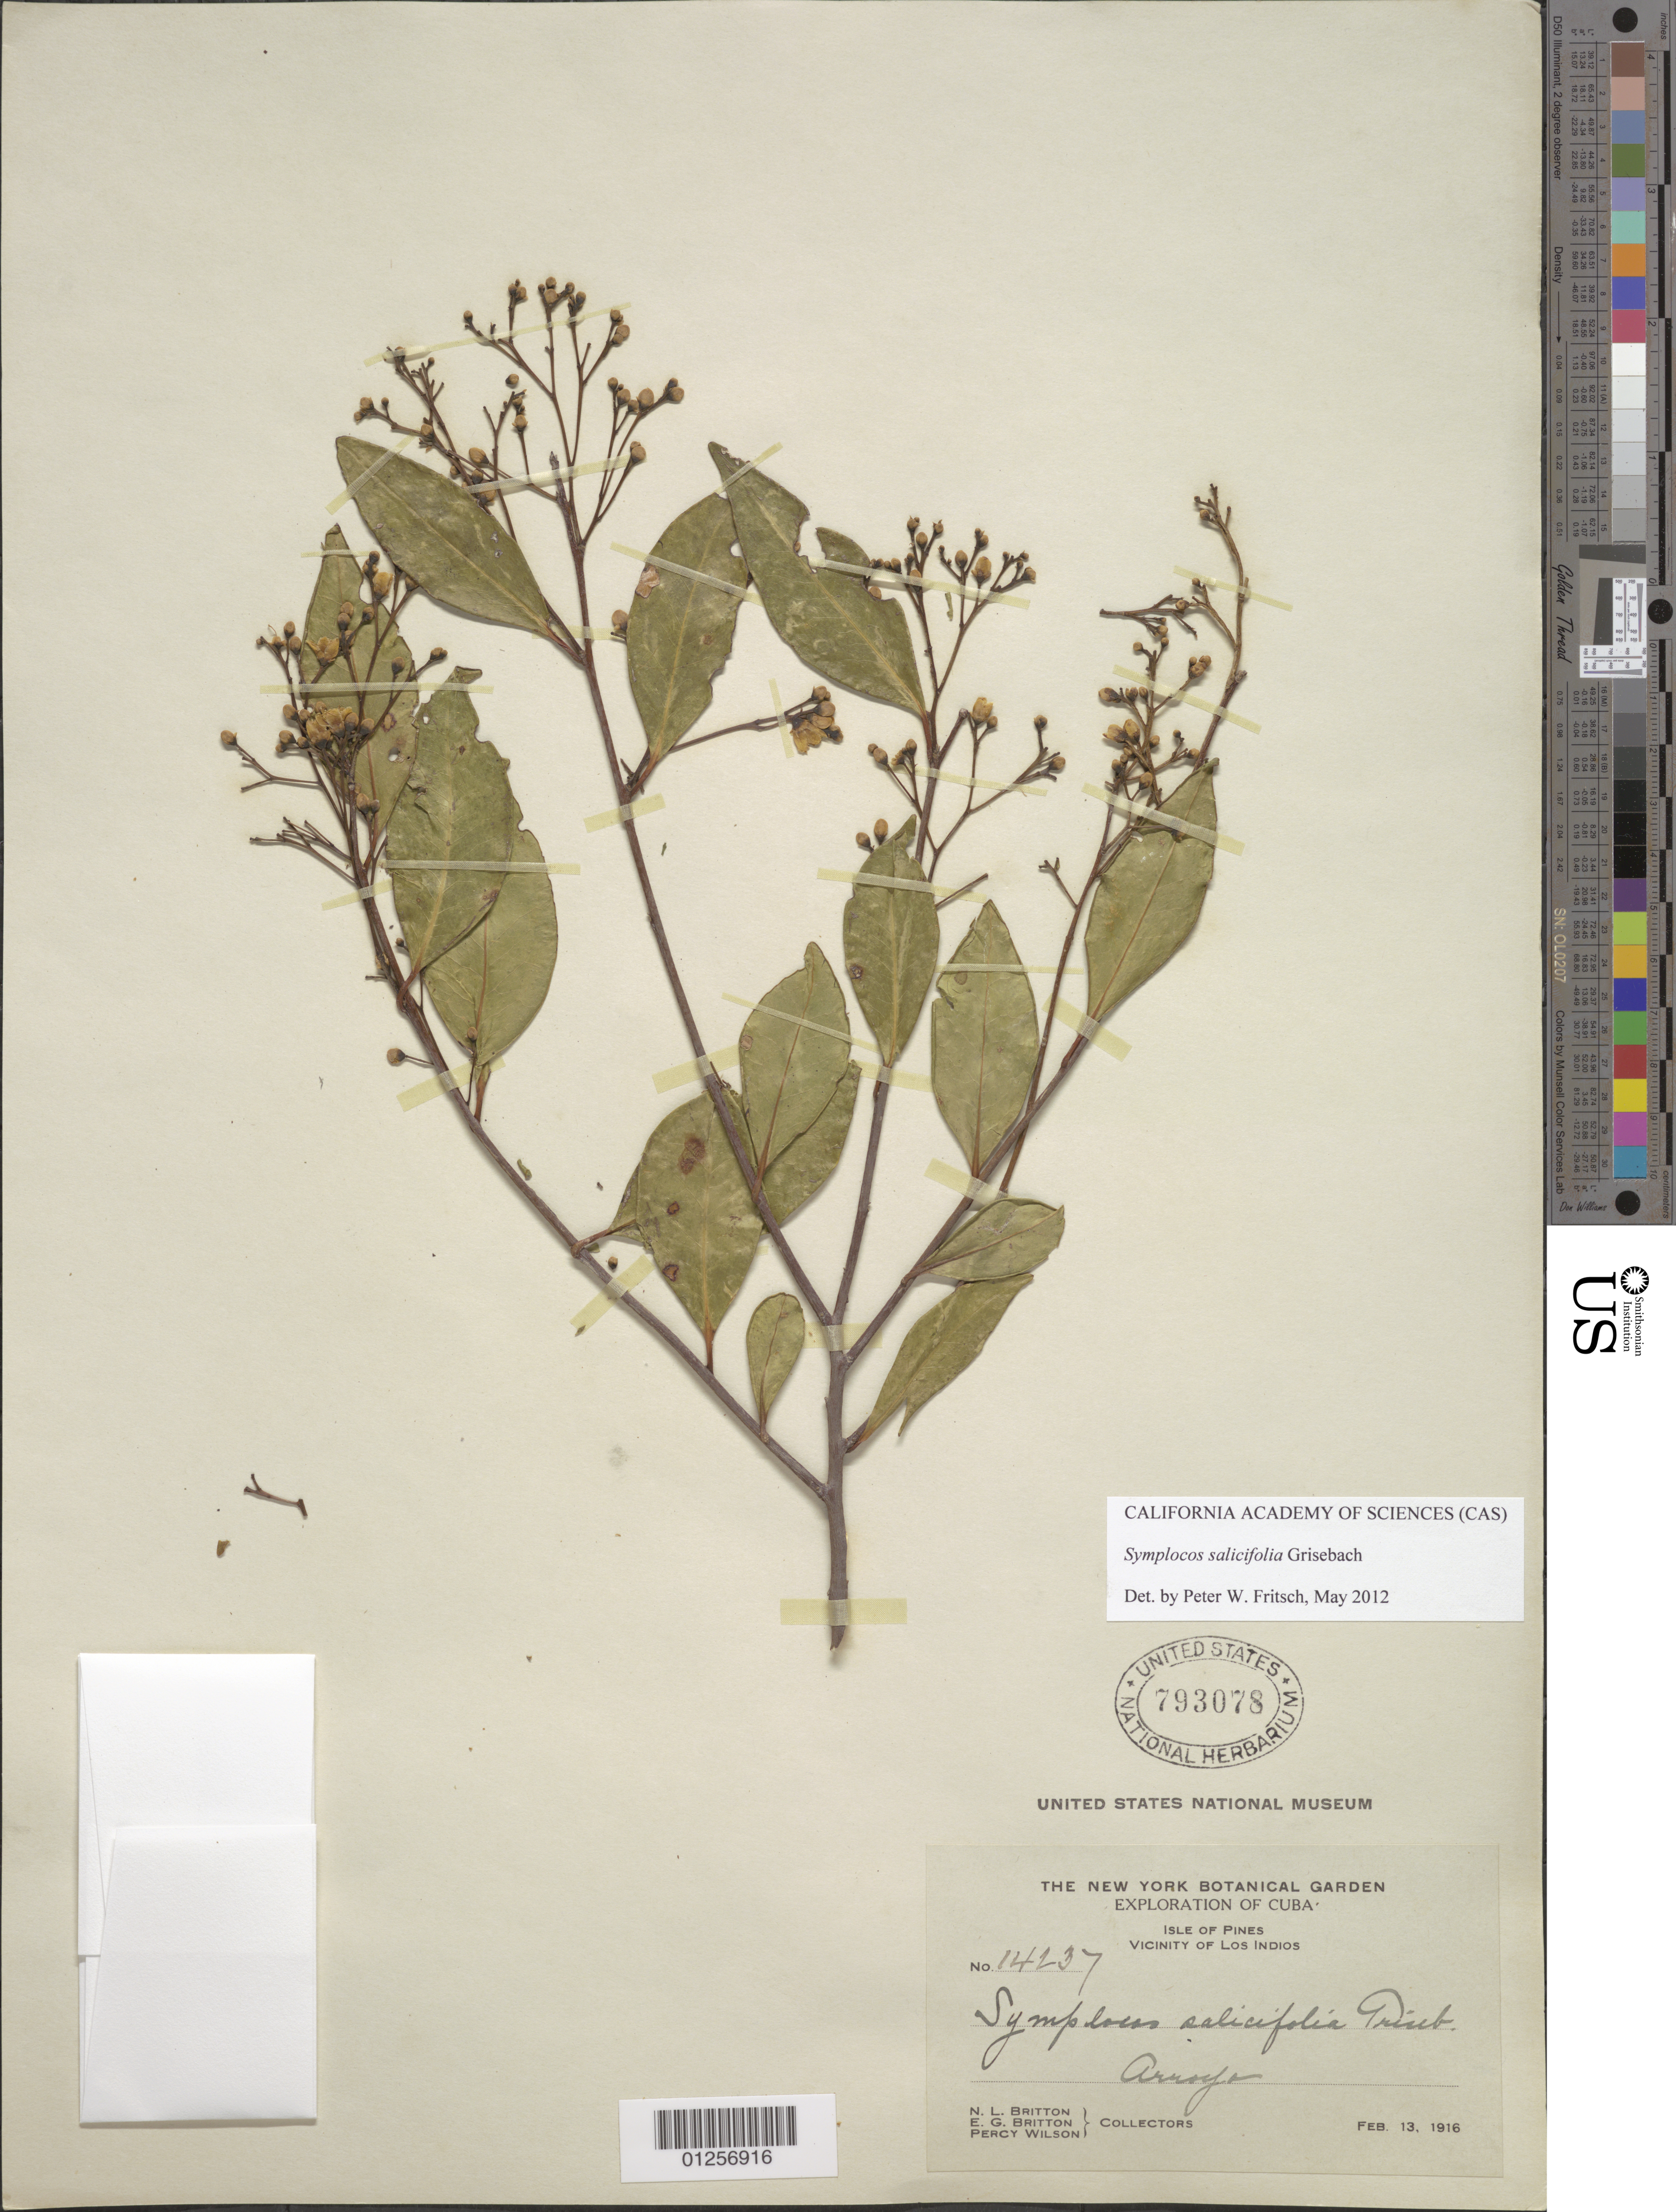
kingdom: Plantae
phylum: Tracheophyta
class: Magnoliopsida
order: Ericales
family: Symplocaceae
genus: Symplocos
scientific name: Symplocos salicifolia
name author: Griseb.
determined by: Fritsch, Peter W.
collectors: N. Britton, E. G. Britton & P. Wilson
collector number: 14237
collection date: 1916-02-13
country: Cuba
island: Isla de la Juventud (Isle of Pines)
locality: Los Indios vicinity.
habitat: Arroyo.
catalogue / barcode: US 793078